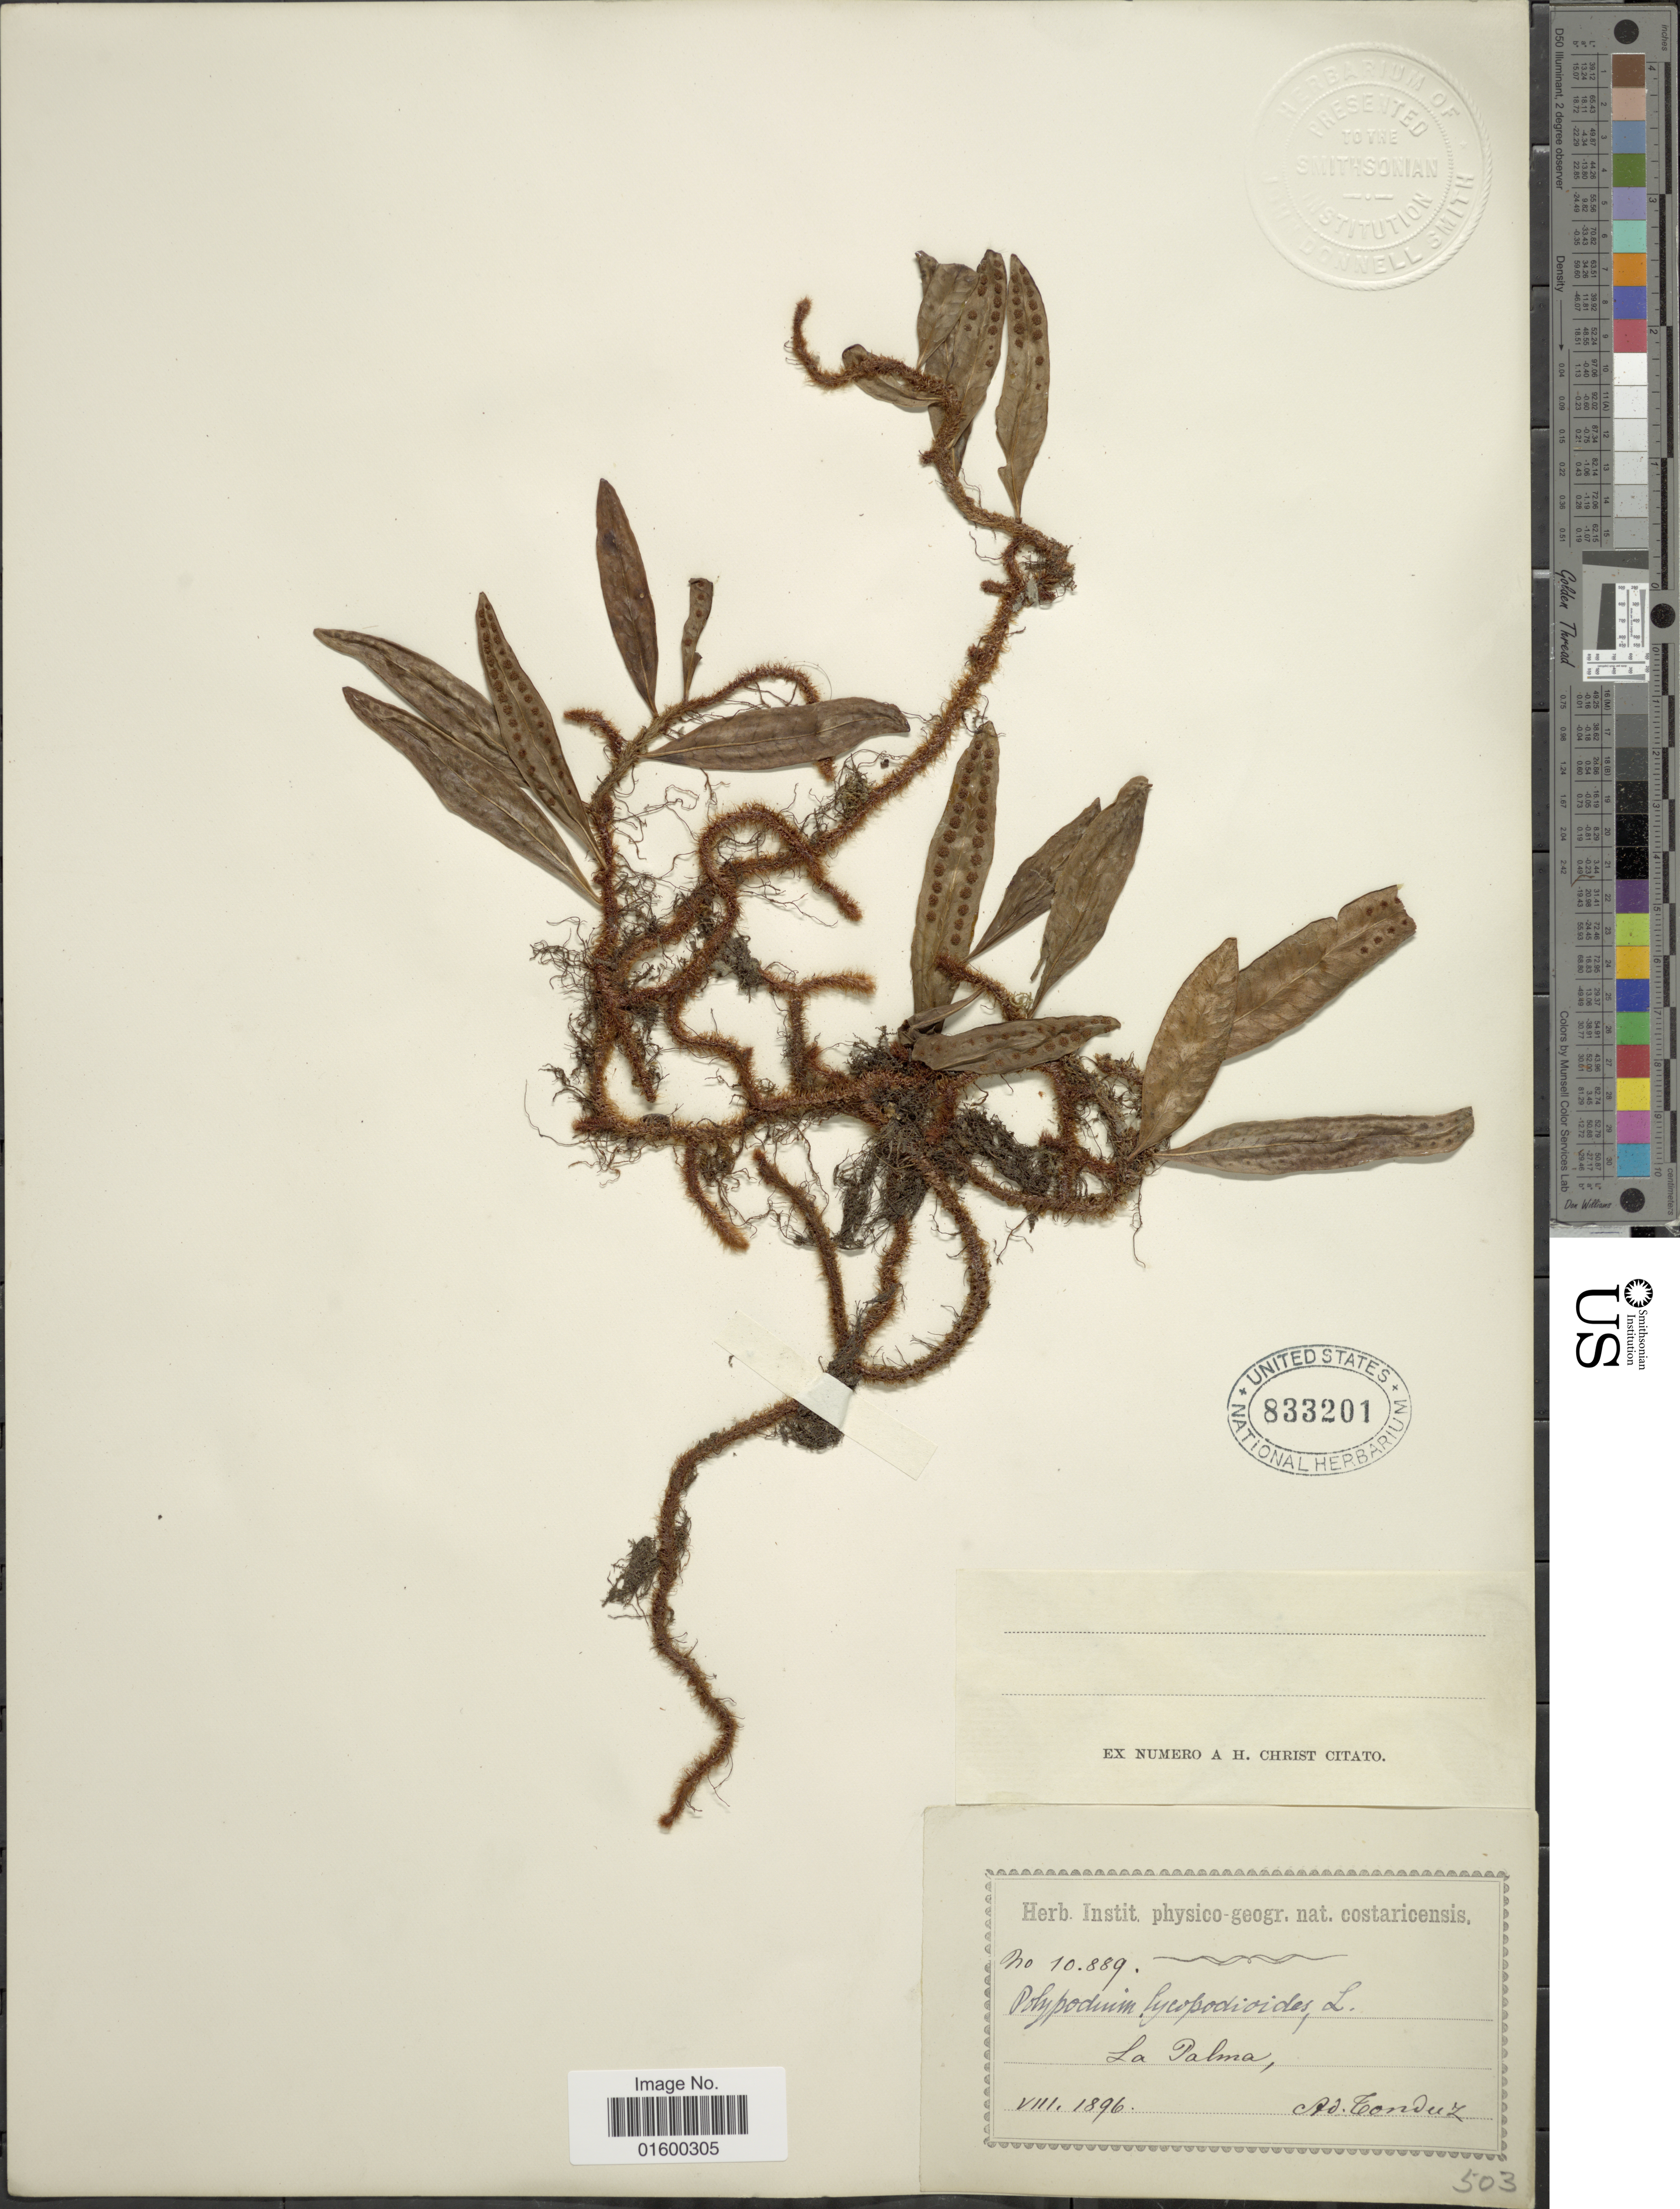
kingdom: Plantae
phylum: Tracheophyta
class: Polypodiopsida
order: Polypodiales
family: Polypodiaceae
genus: Microgramma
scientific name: Microgramma lycopodioides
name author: (L.) Copel.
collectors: A. Tonduz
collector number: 10889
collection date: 1896-08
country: Costa Rica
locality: La Palma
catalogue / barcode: US 833201